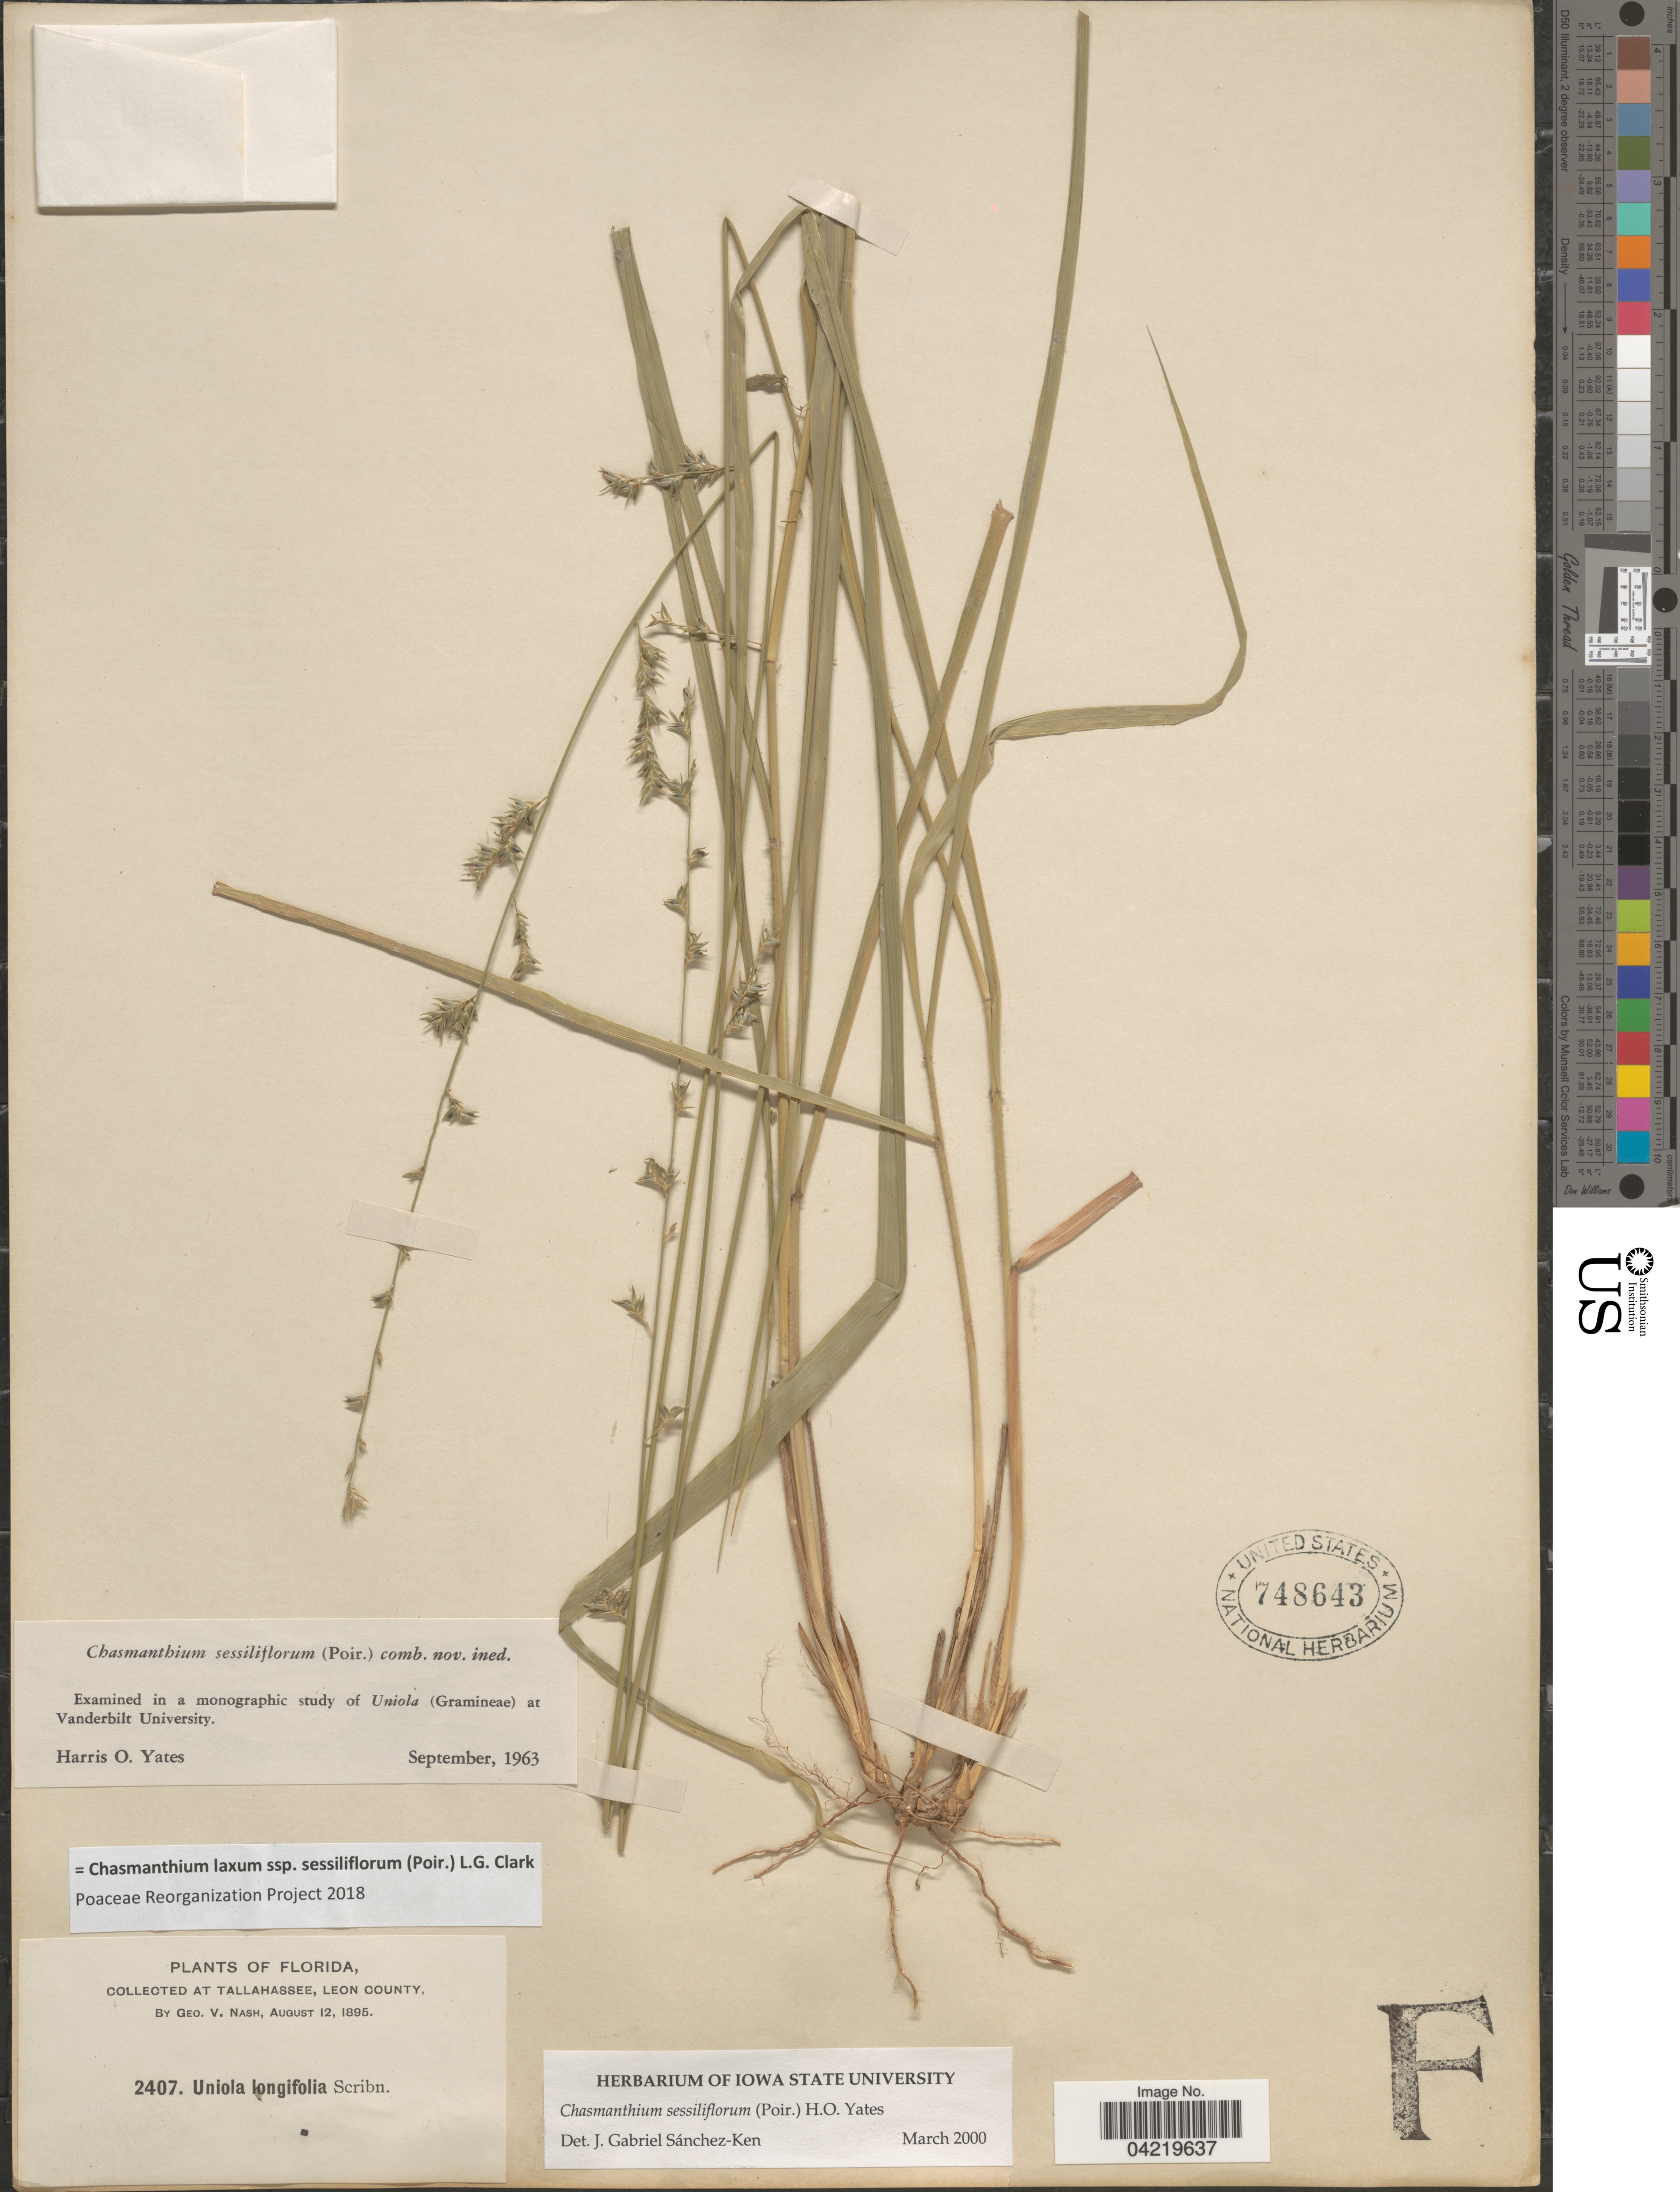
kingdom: Plantae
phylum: Tracheophyta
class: Liliopsida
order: Poales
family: Poaceae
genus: Chasmanthium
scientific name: Chasmanthium laxum subsp. sessiliflorum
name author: (L.) H.O. Yates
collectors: G. V. Nash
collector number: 2407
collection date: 1895-08-12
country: United States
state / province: Florida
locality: Tallahassee, Leon County.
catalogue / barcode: US 748643